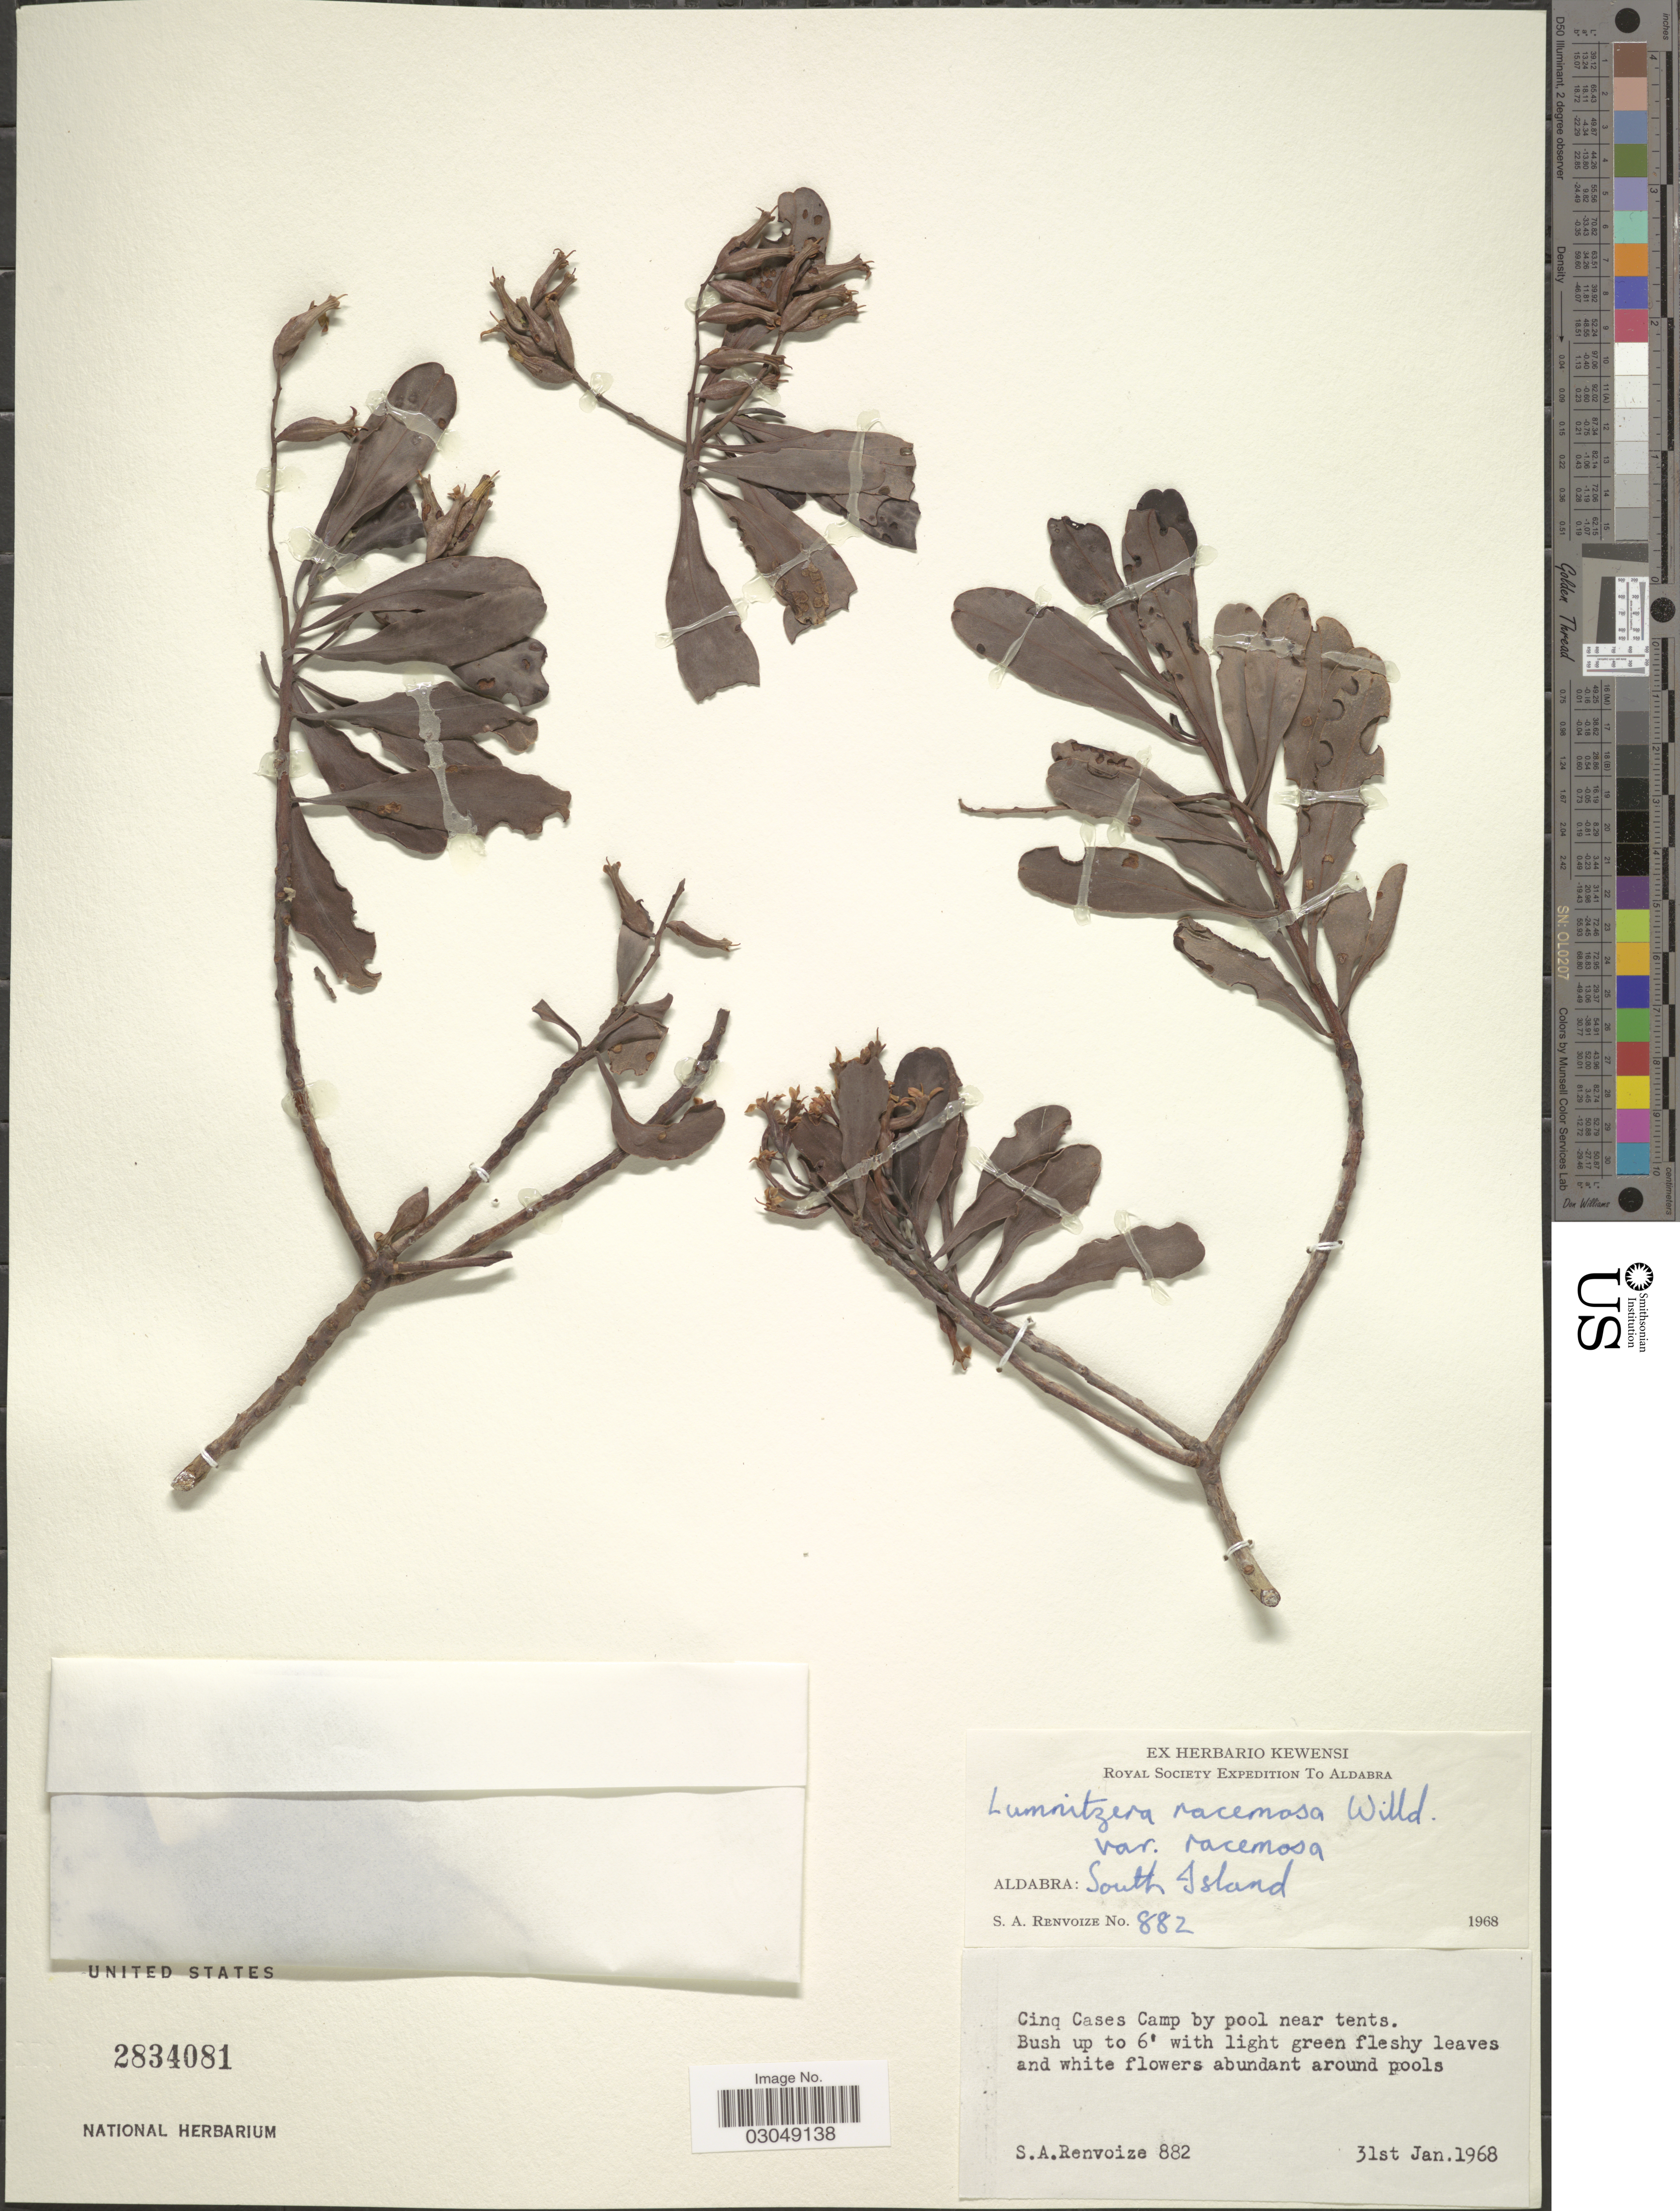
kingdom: Plantae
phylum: Tracheophyta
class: Magnoliopsida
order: Myrtales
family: Combretaceae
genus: Lumnitzera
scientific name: Lumnitzera racemosa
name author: Willd.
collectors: S. A. Renvoize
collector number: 882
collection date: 1968-01-31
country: Seychelles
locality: Aldabra: South Island. Cinq Cases Camp by pool near tents.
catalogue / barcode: US 2834081